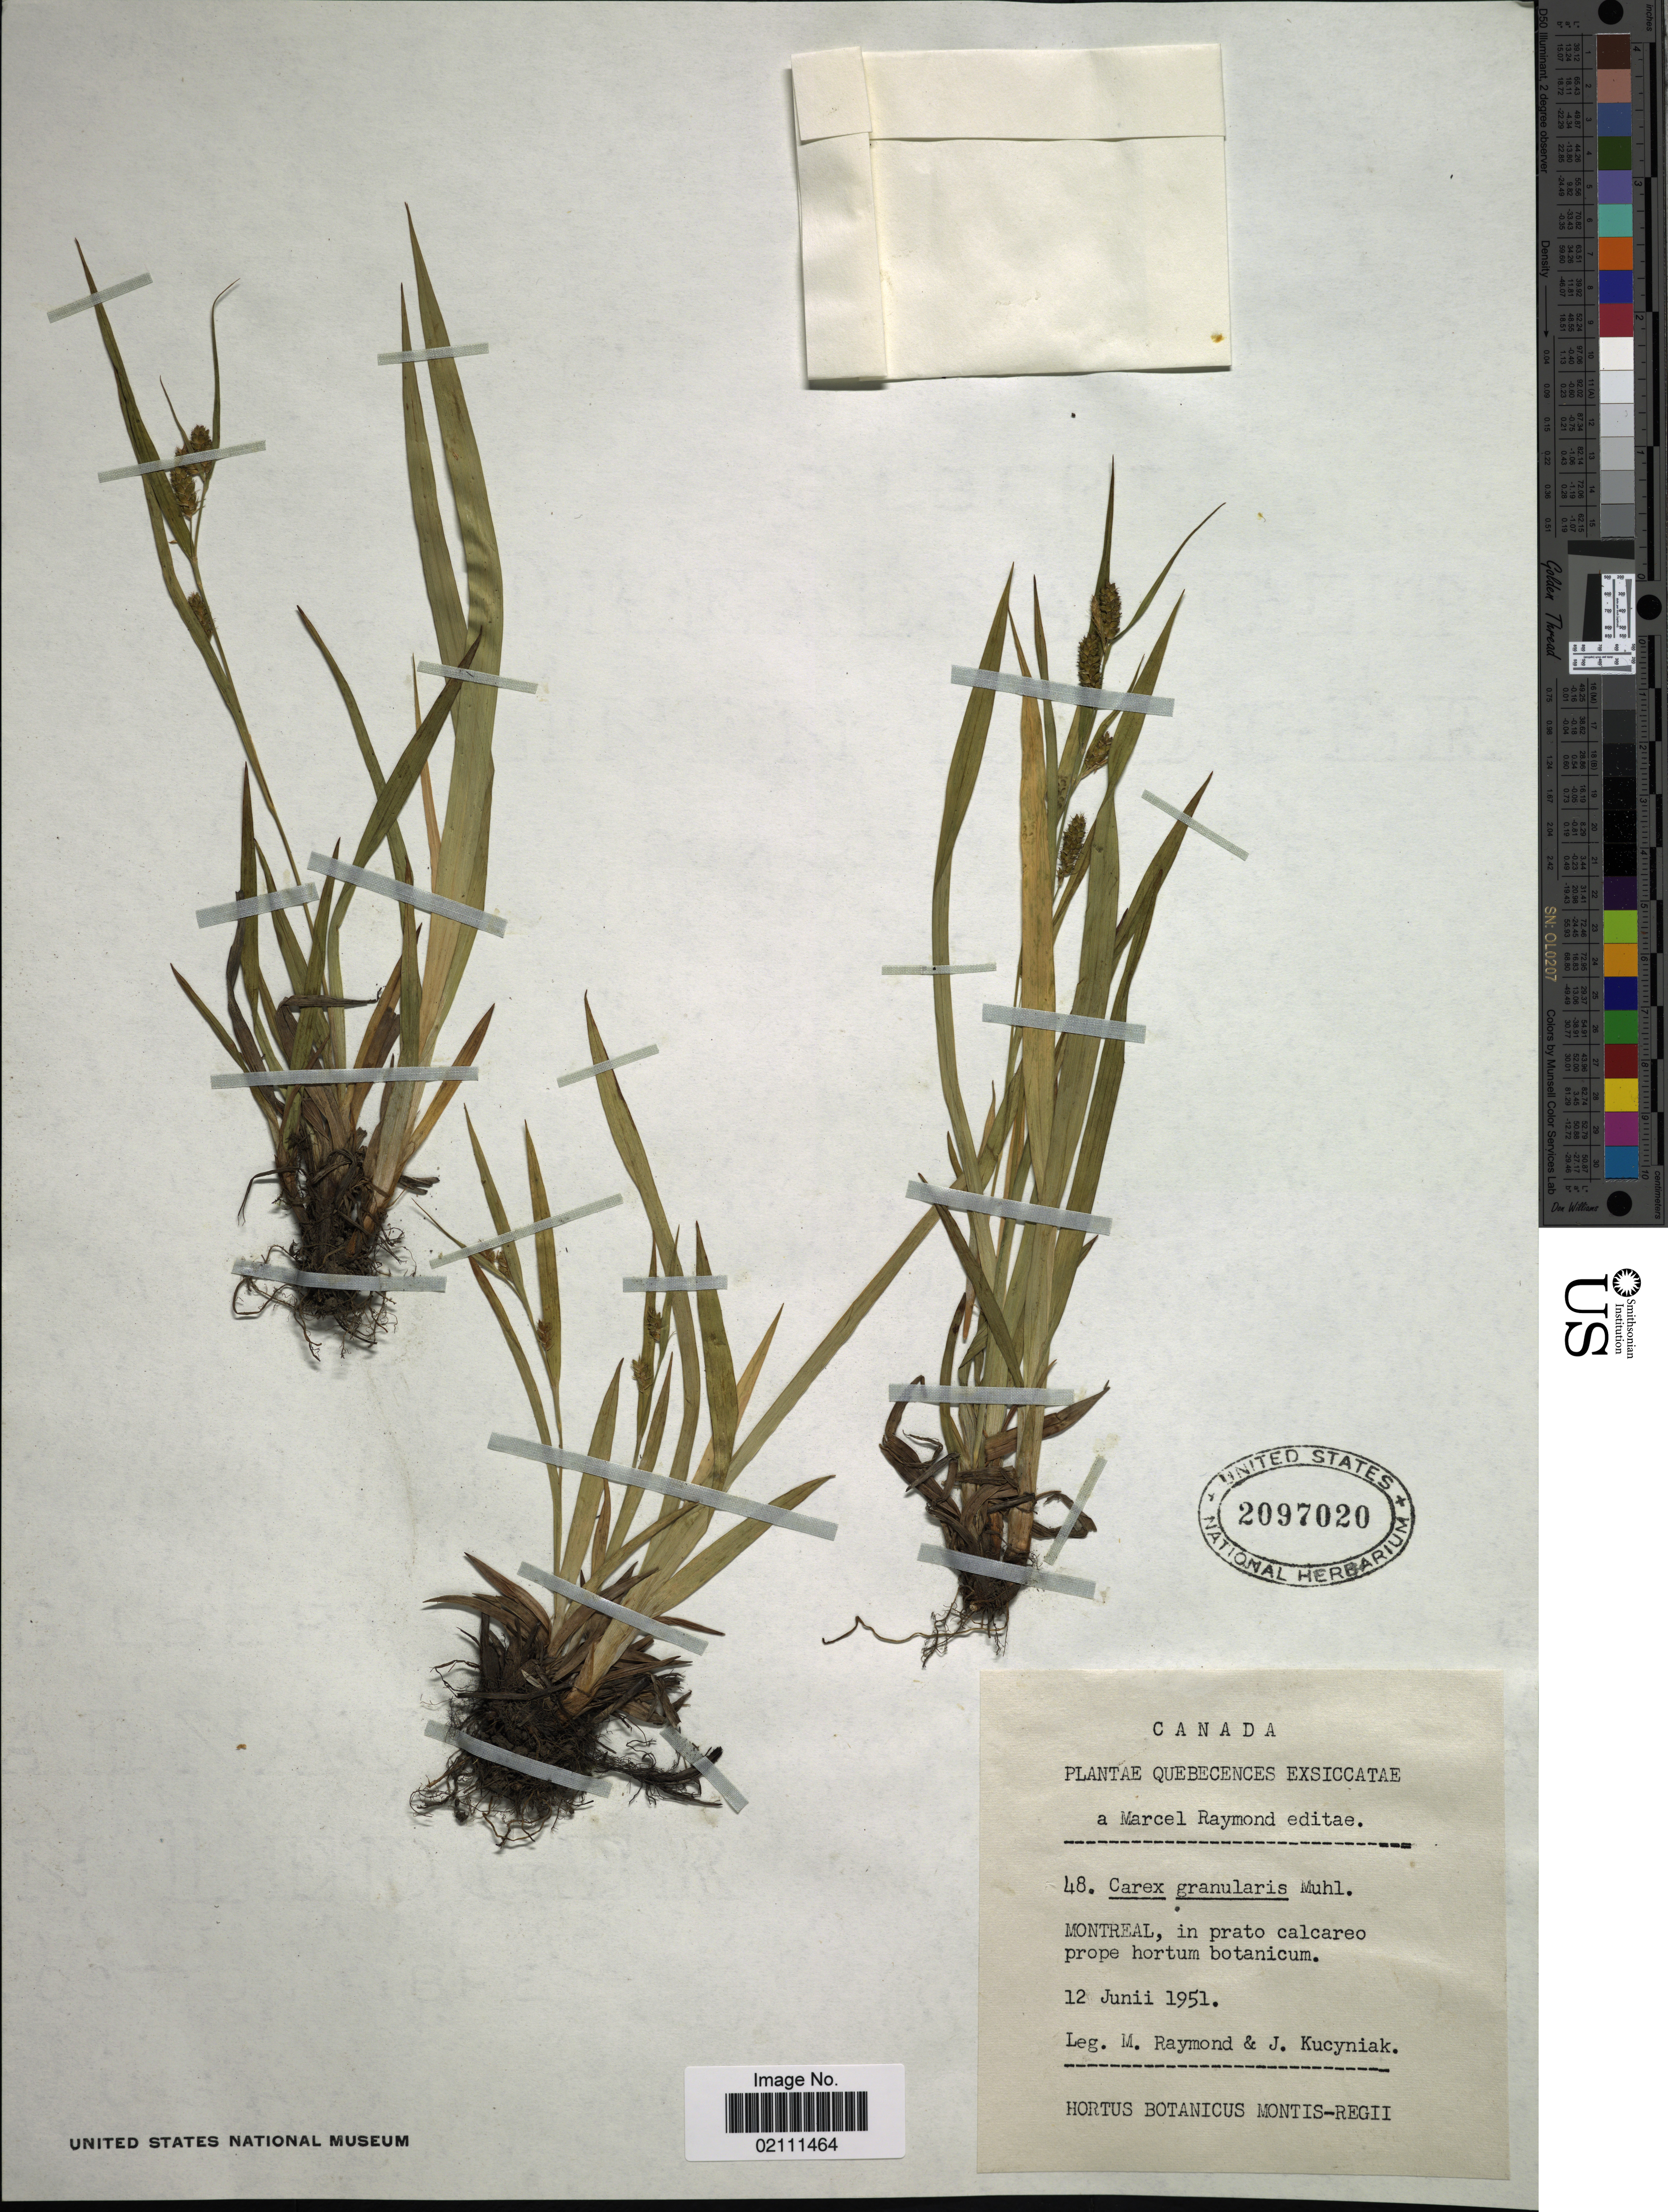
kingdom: Plantae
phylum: Tracheophyta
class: Liliopsida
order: Poales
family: Cyperaceae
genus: Carex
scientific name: Carex granularis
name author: Muhl. ex Willd.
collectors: M. Raymond & J. Kucyniak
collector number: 48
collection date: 1951-06-12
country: Canada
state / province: Quebec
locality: Quebecenses, Montreal, in prato calcareo prope hortum botanicum.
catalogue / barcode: US 2097020